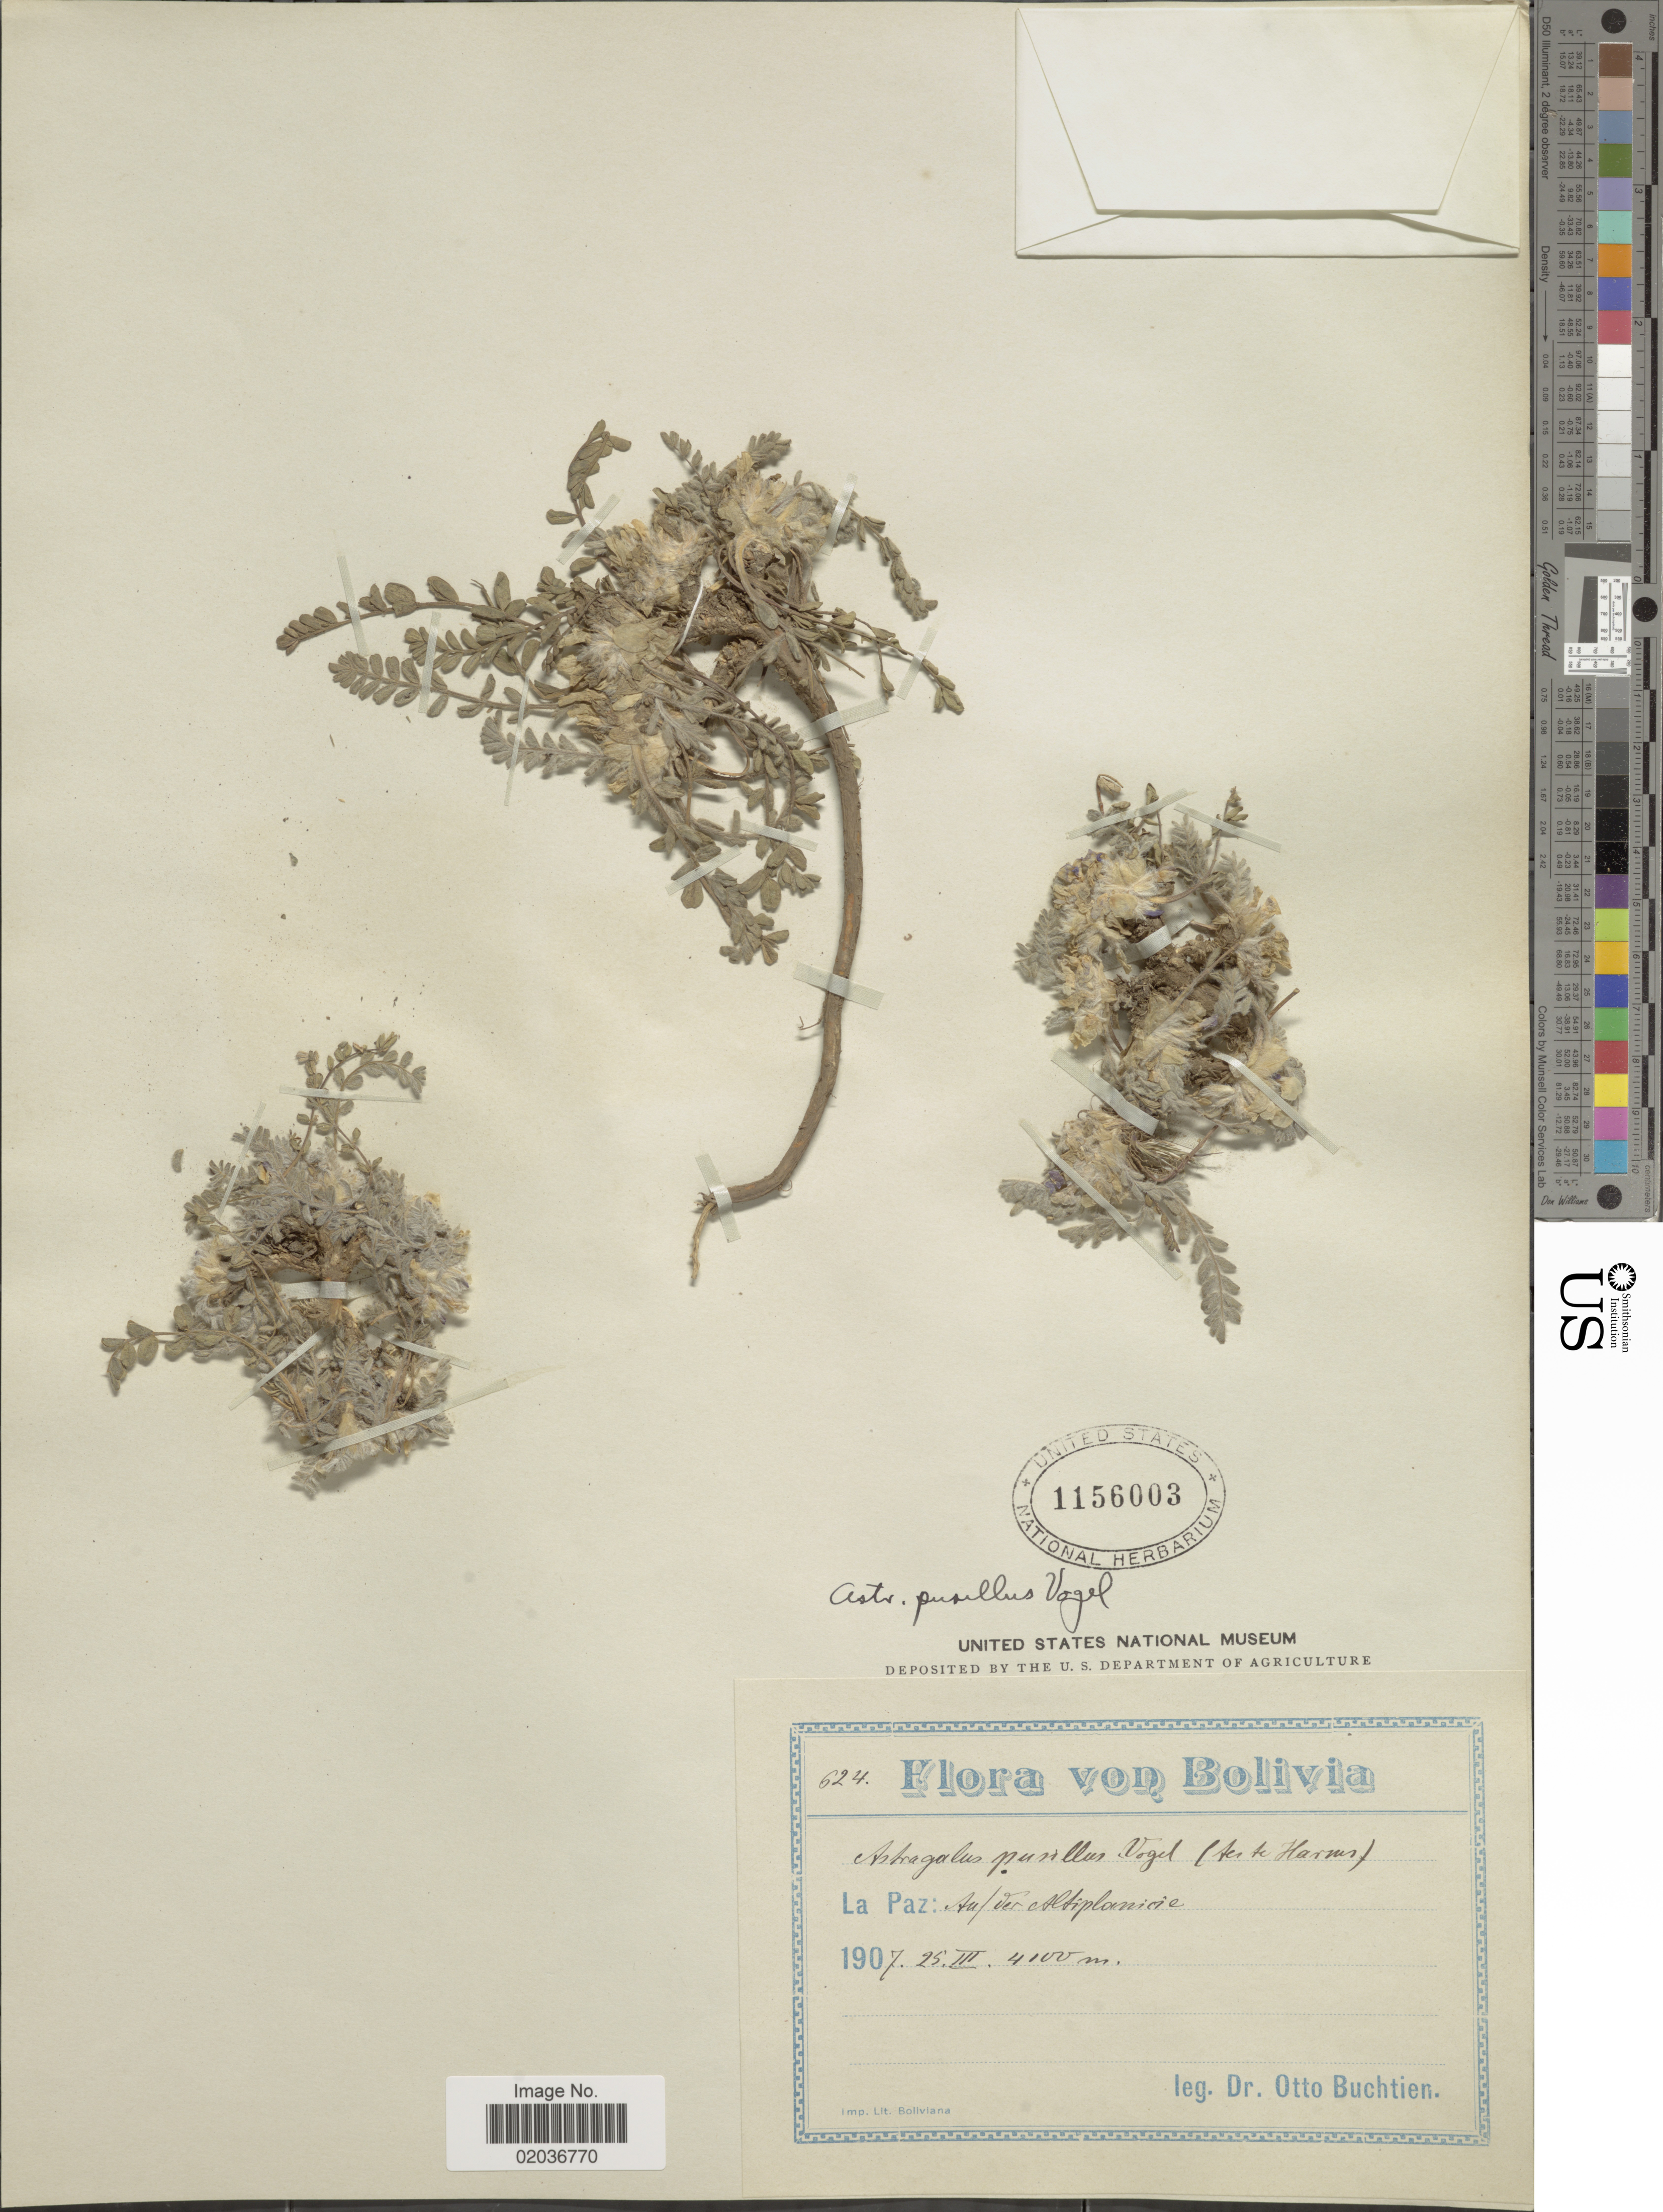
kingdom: Plantae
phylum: Tracheophyta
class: Magnoliopsida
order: Fabales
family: Fabaceae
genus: Astragalus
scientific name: Astragalus pusillus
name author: Vogel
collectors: O. Buchtien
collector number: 624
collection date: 1907-03-25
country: Bolivia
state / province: La Paz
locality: Auf der Altiplanicie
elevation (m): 4100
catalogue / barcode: US 1156003